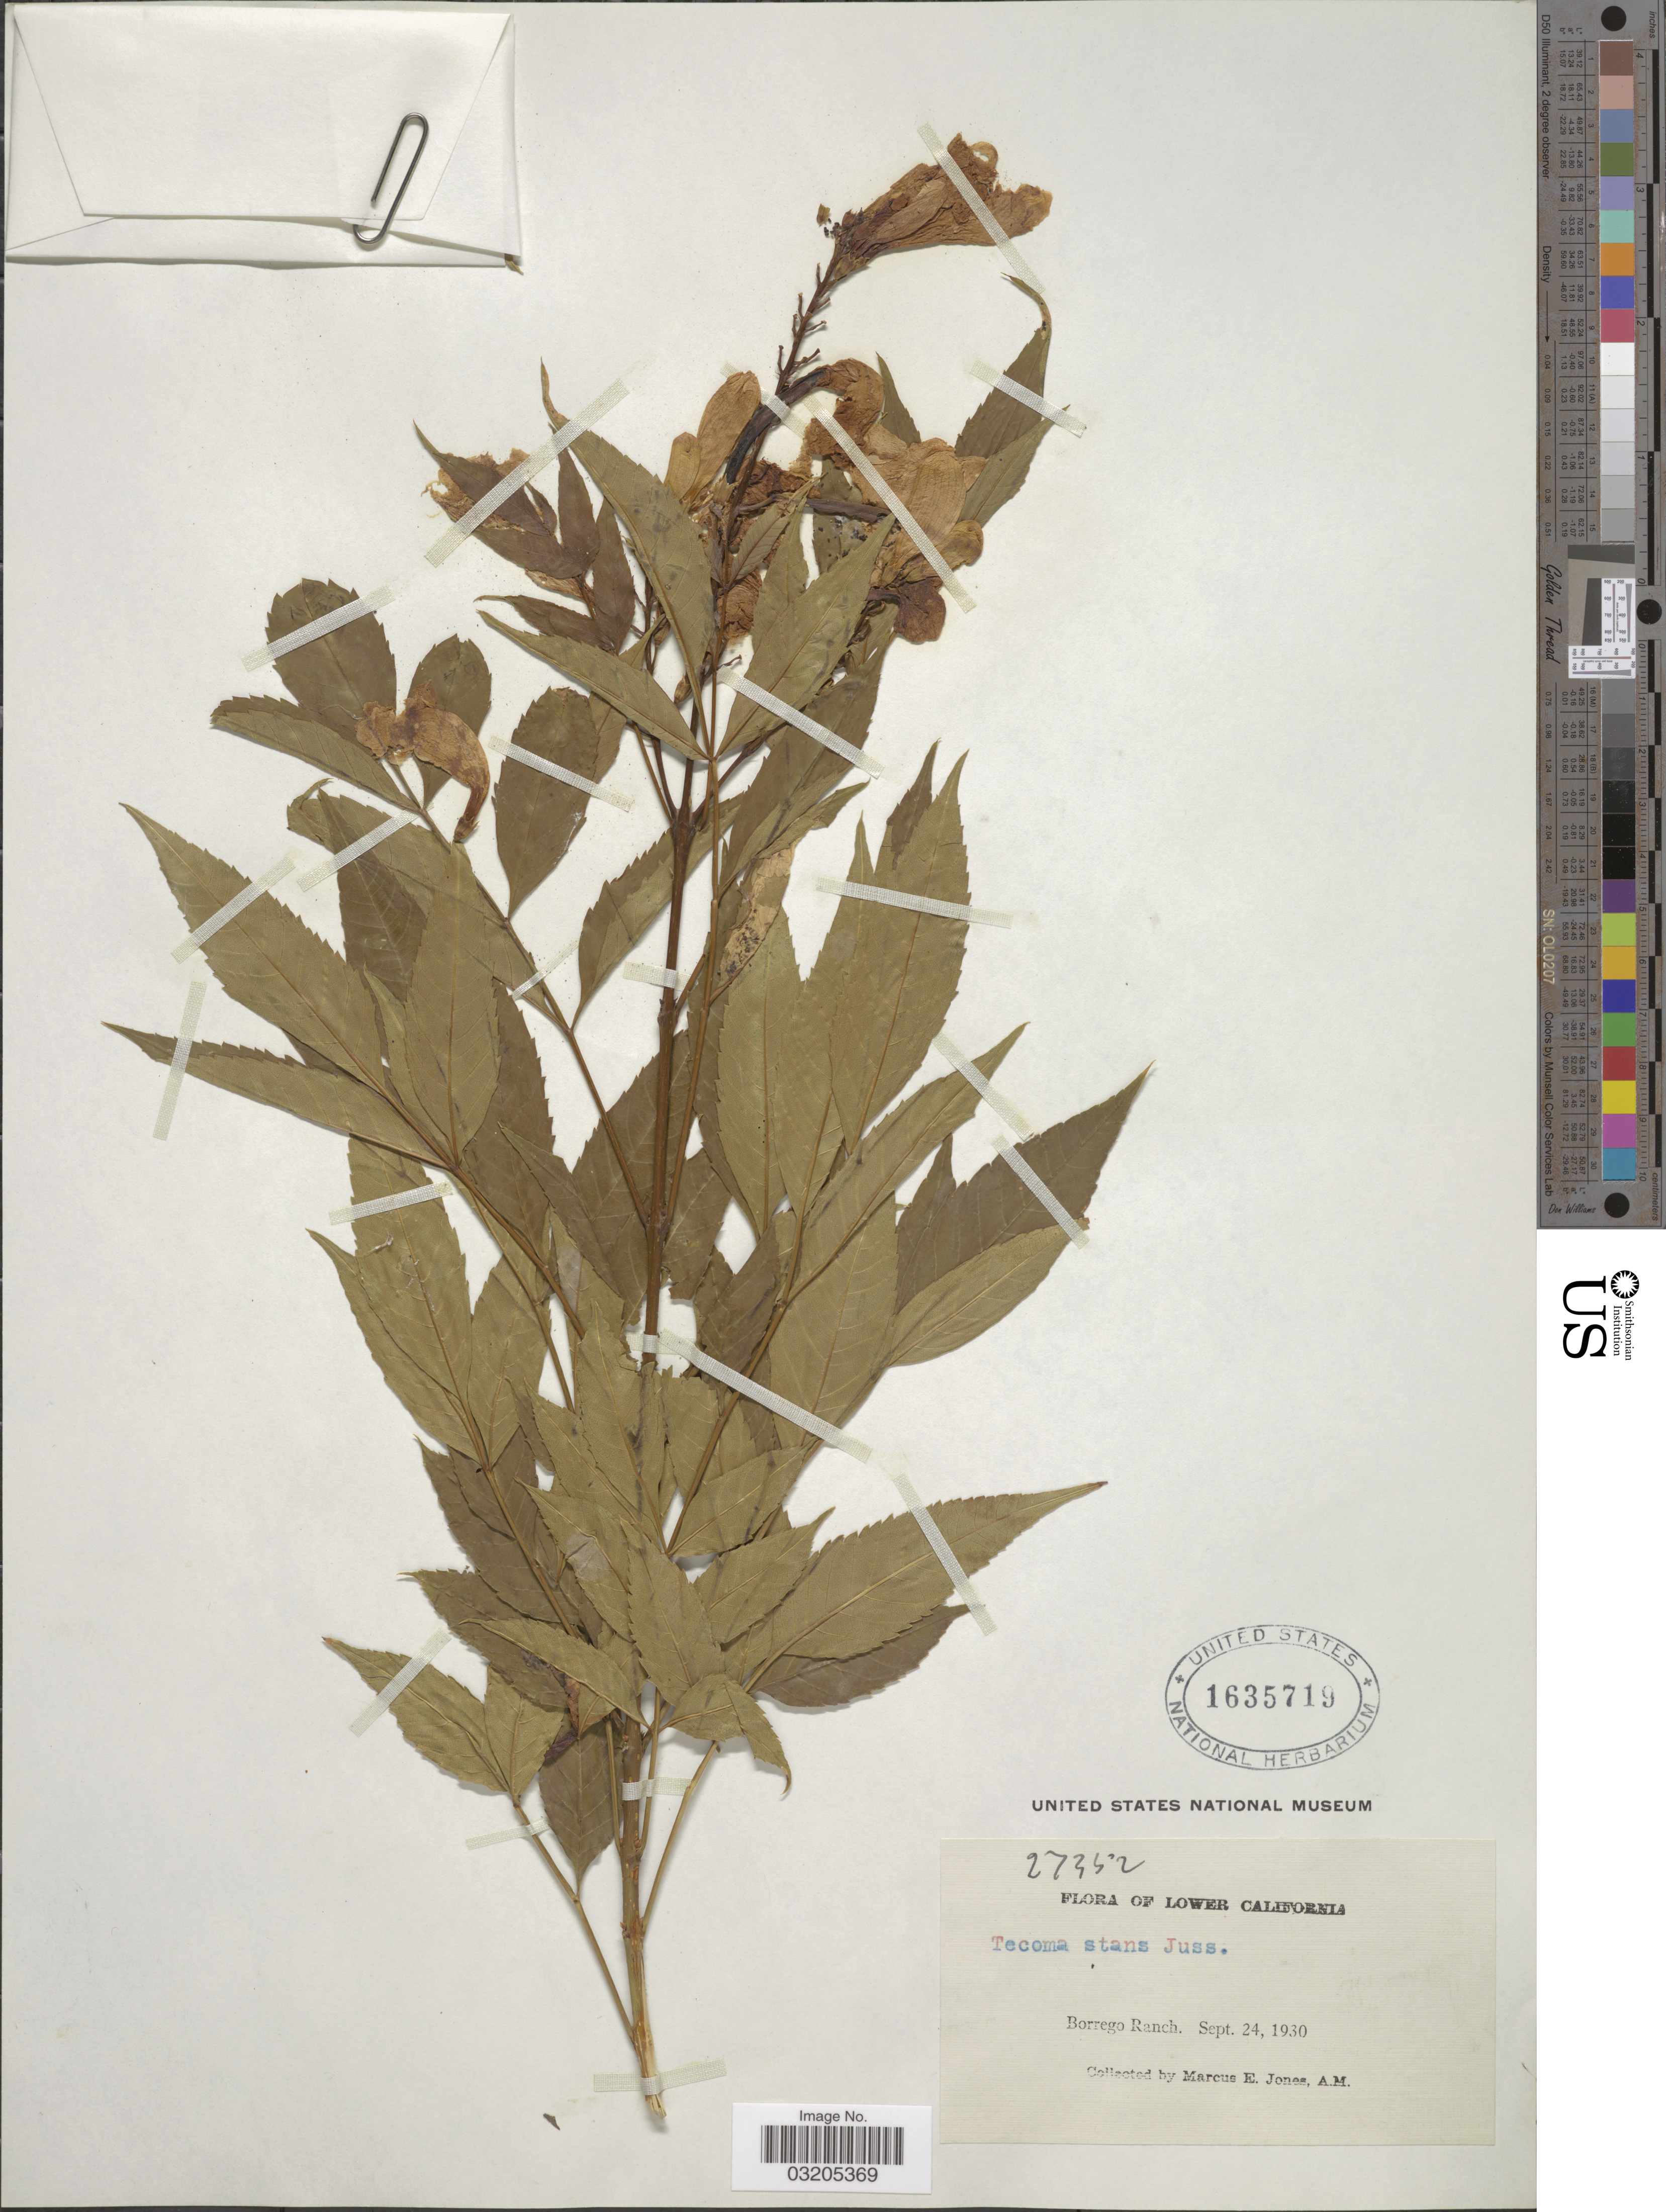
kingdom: Plantae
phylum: Tracheophyta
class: Magnoliopsida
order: Lamiales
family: Bignoniaceae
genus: Tecoma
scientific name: Tecoma stans var. stans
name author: (L.) Juss. ex Kunth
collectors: M. E. Jones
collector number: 27352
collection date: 1930-09-24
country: Mexico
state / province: Baja California Norte / Baja California Sur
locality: Lower California. Borrego Ranch.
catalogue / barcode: US 1635719